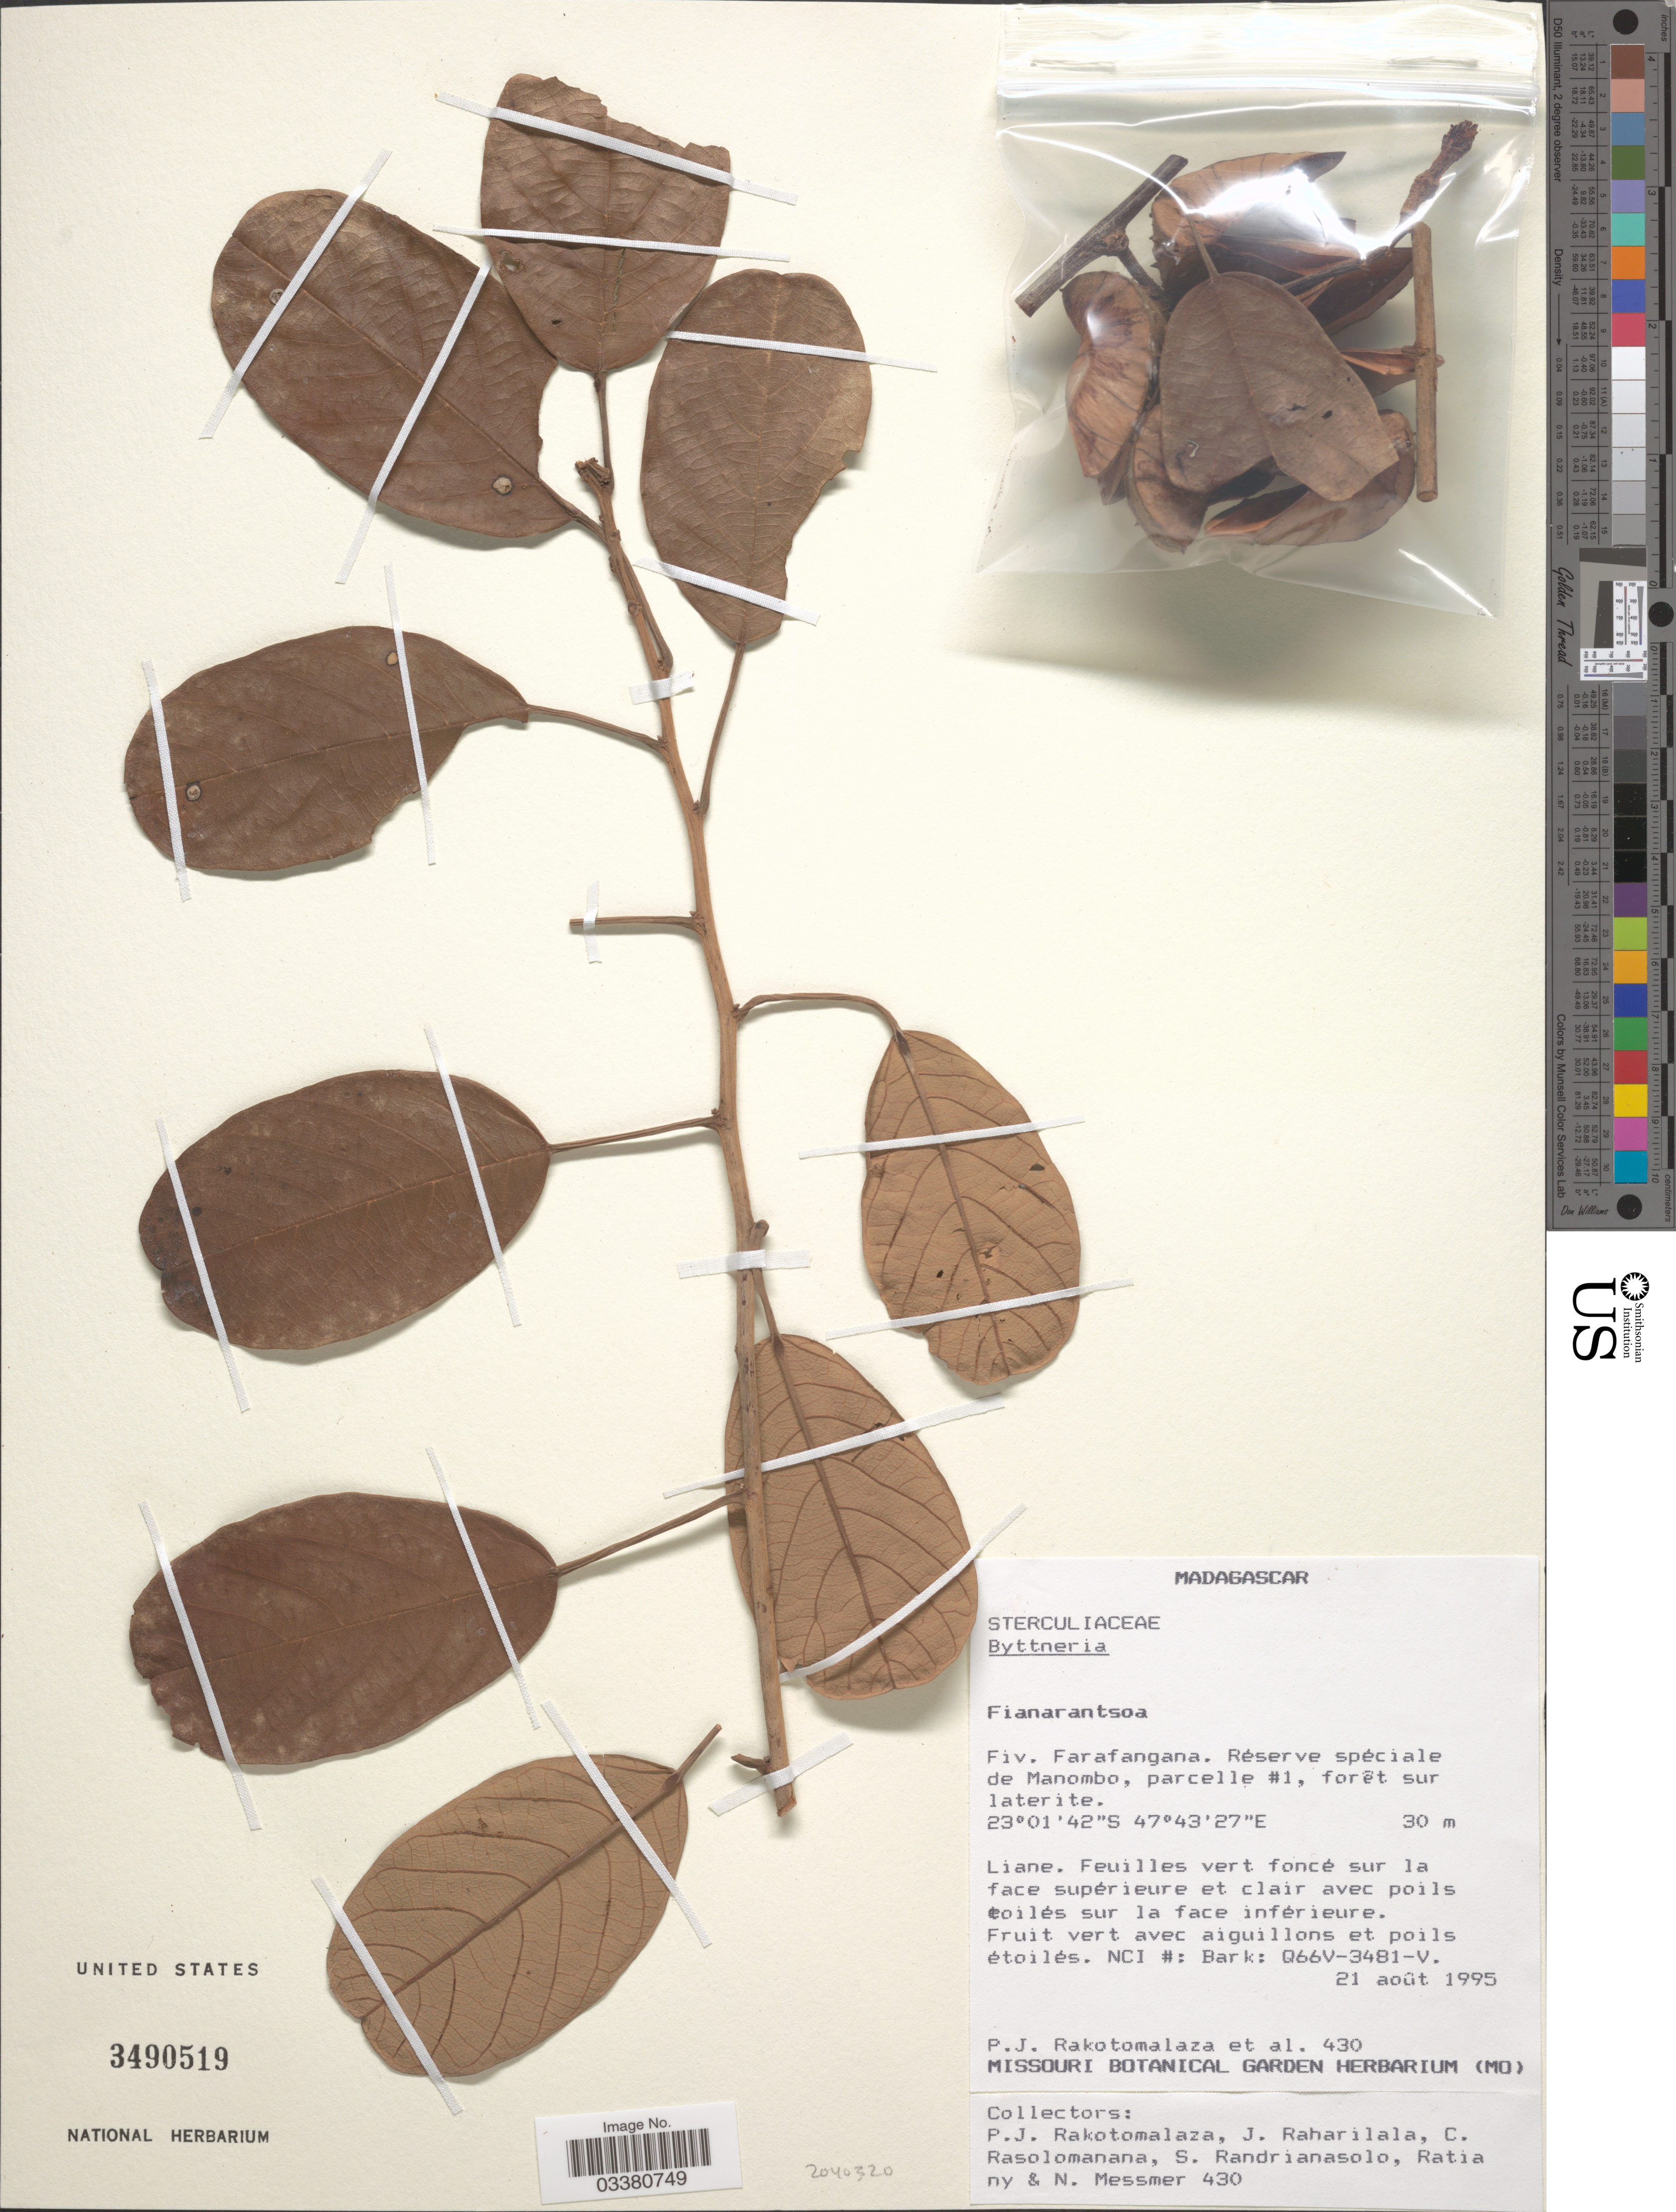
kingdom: Plantae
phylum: Tracheophyta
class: Magnoliopsida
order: Malvales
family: Malvaceae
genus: Byttneria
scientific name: Byttneria sp.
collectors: P. J. Rakotomalaza, P. J. Rakotomalaza, J. I. Raharilala, C. Rasolomanana & et al.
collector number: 430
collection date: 1995-08-21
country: Madagascar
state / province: Atsimo-Atsinanana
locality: Fiv. Farafangana. Réserve spéciale de Manombo, parcelle #1, forêt sur laterite.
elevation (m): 30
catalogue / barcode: US 3490519